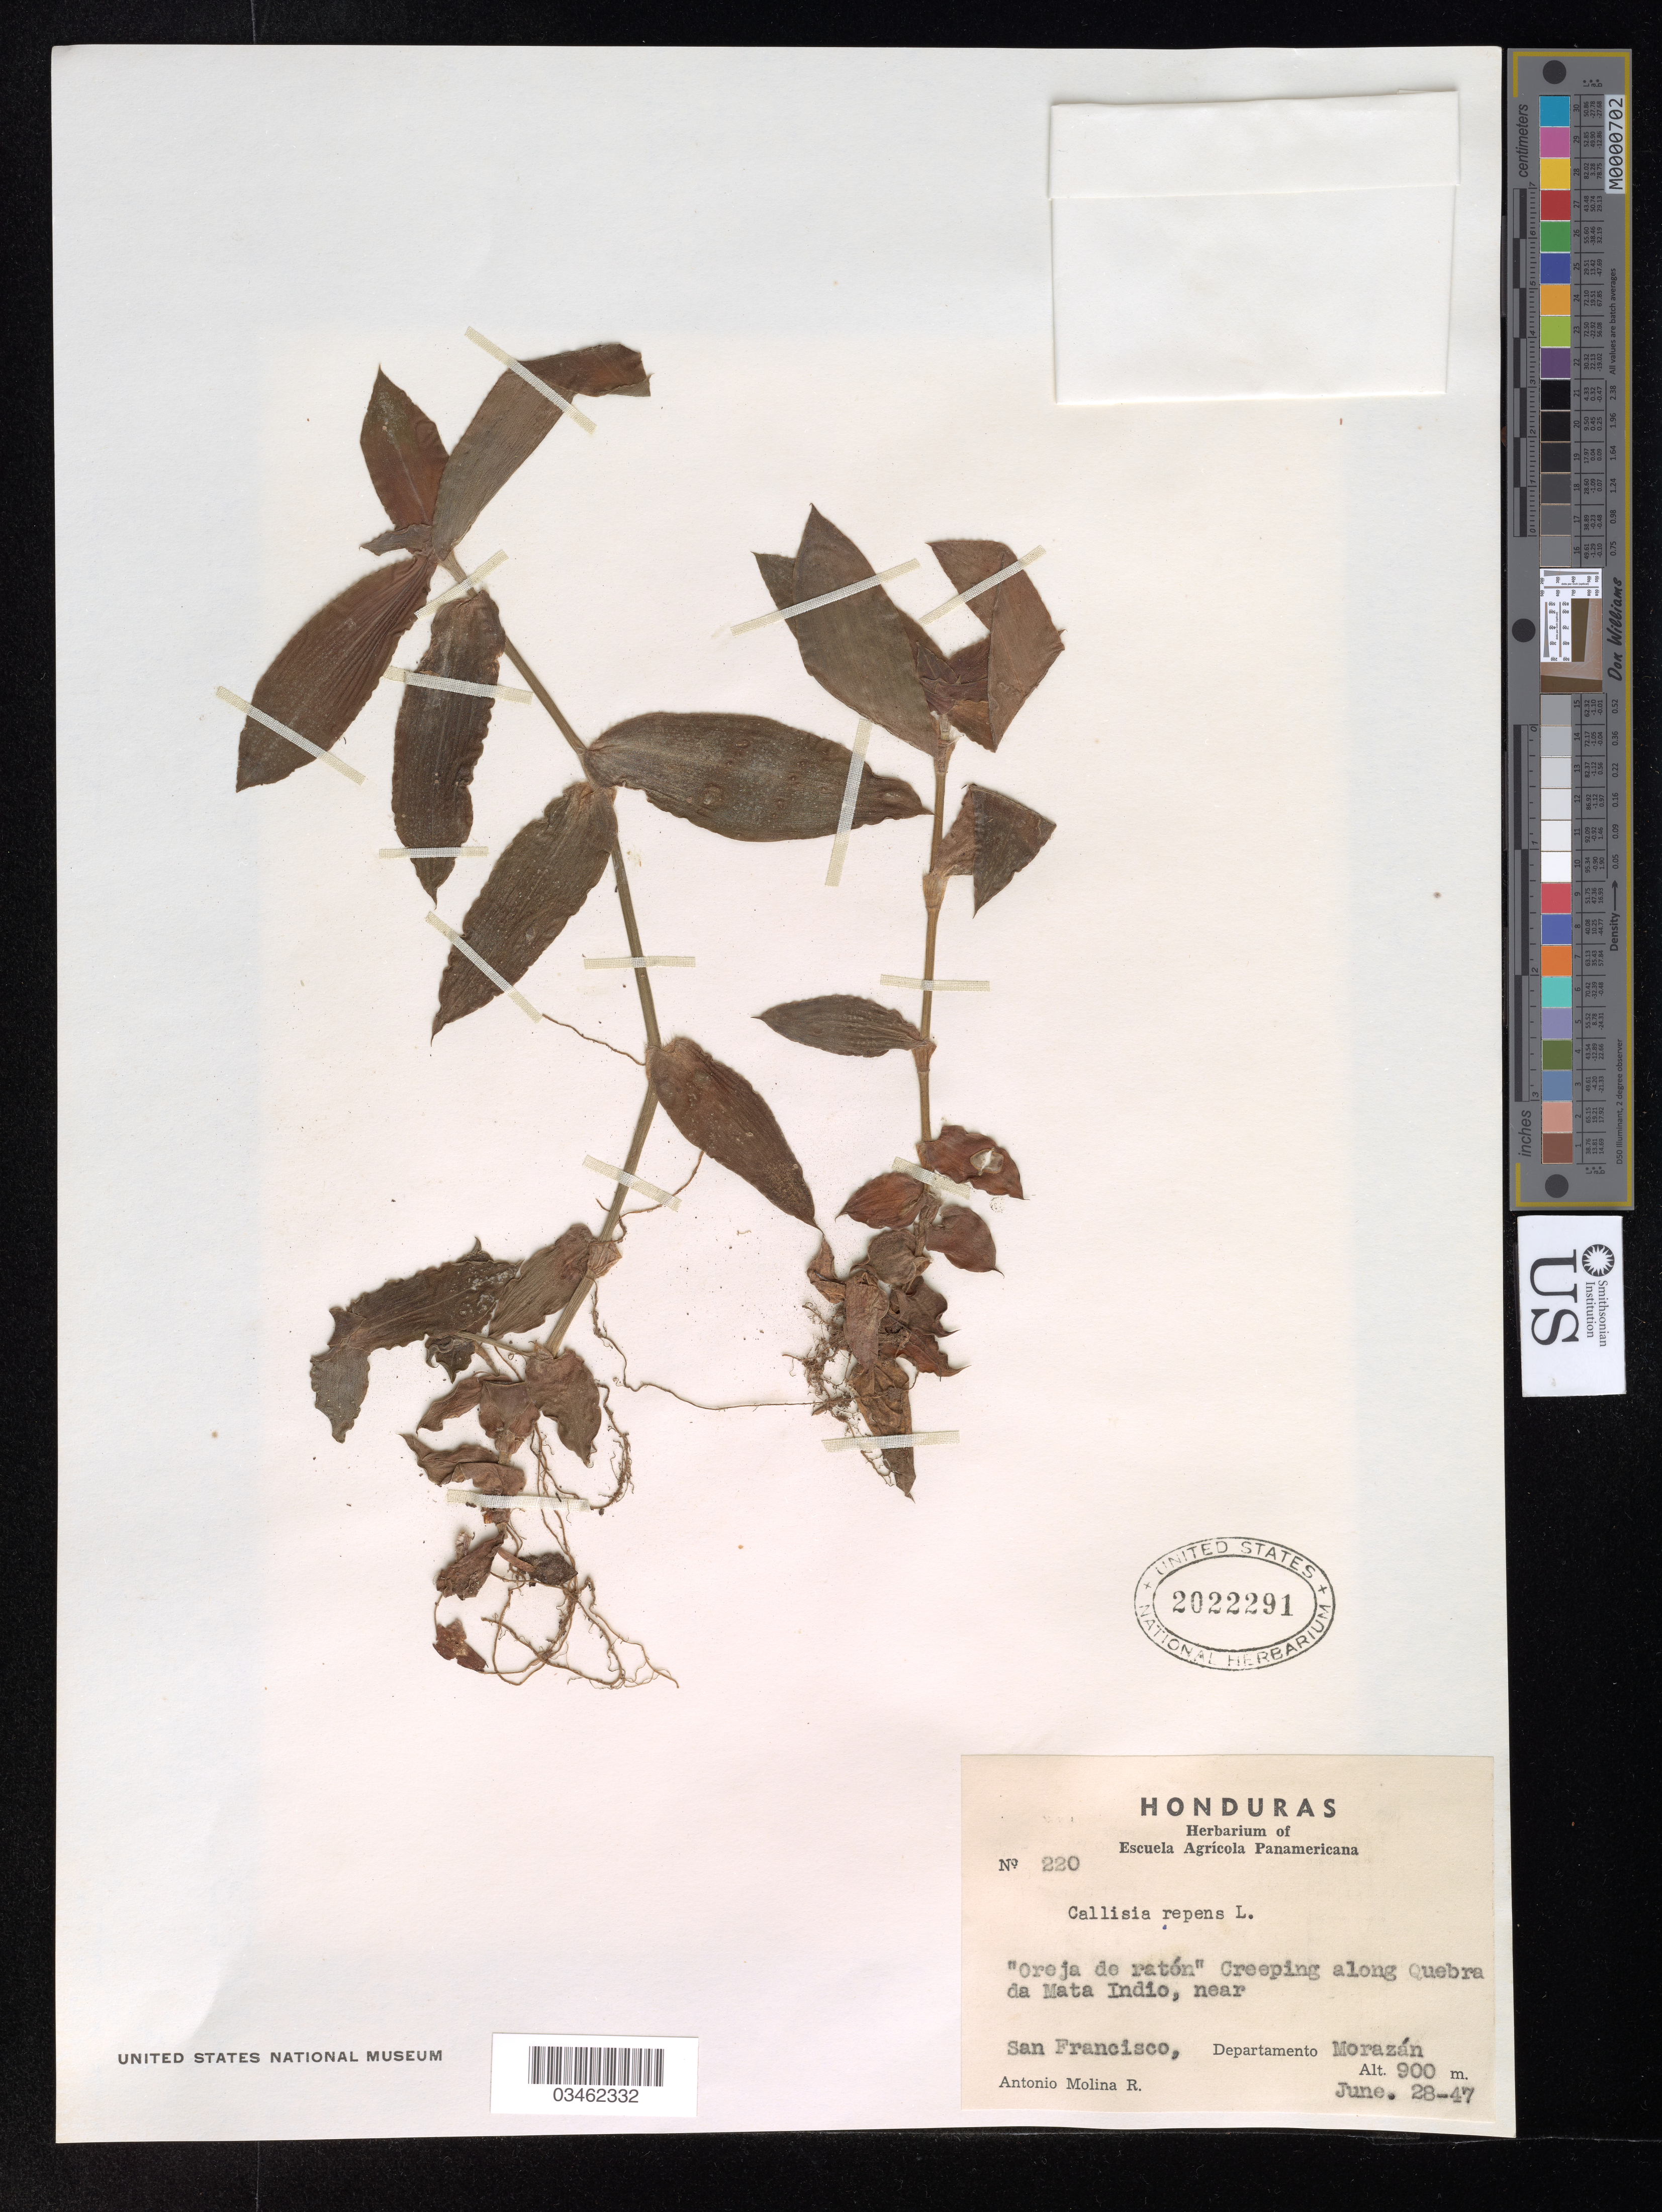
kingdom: Plantae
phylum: Tracheophyta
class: Liliopsida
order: Commelinales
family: Commelinaceae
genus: Callisia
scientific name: Callisia repens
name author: (Jacq.) L.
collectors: A. Molina R.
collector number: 220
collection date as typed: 28 6 47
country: Honduras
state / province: Fco. Morazán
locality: "Oreja de ratón" Creeping along Quebrada Mata Indio, near San Francisco.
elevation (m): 900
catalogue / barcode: US 2022291